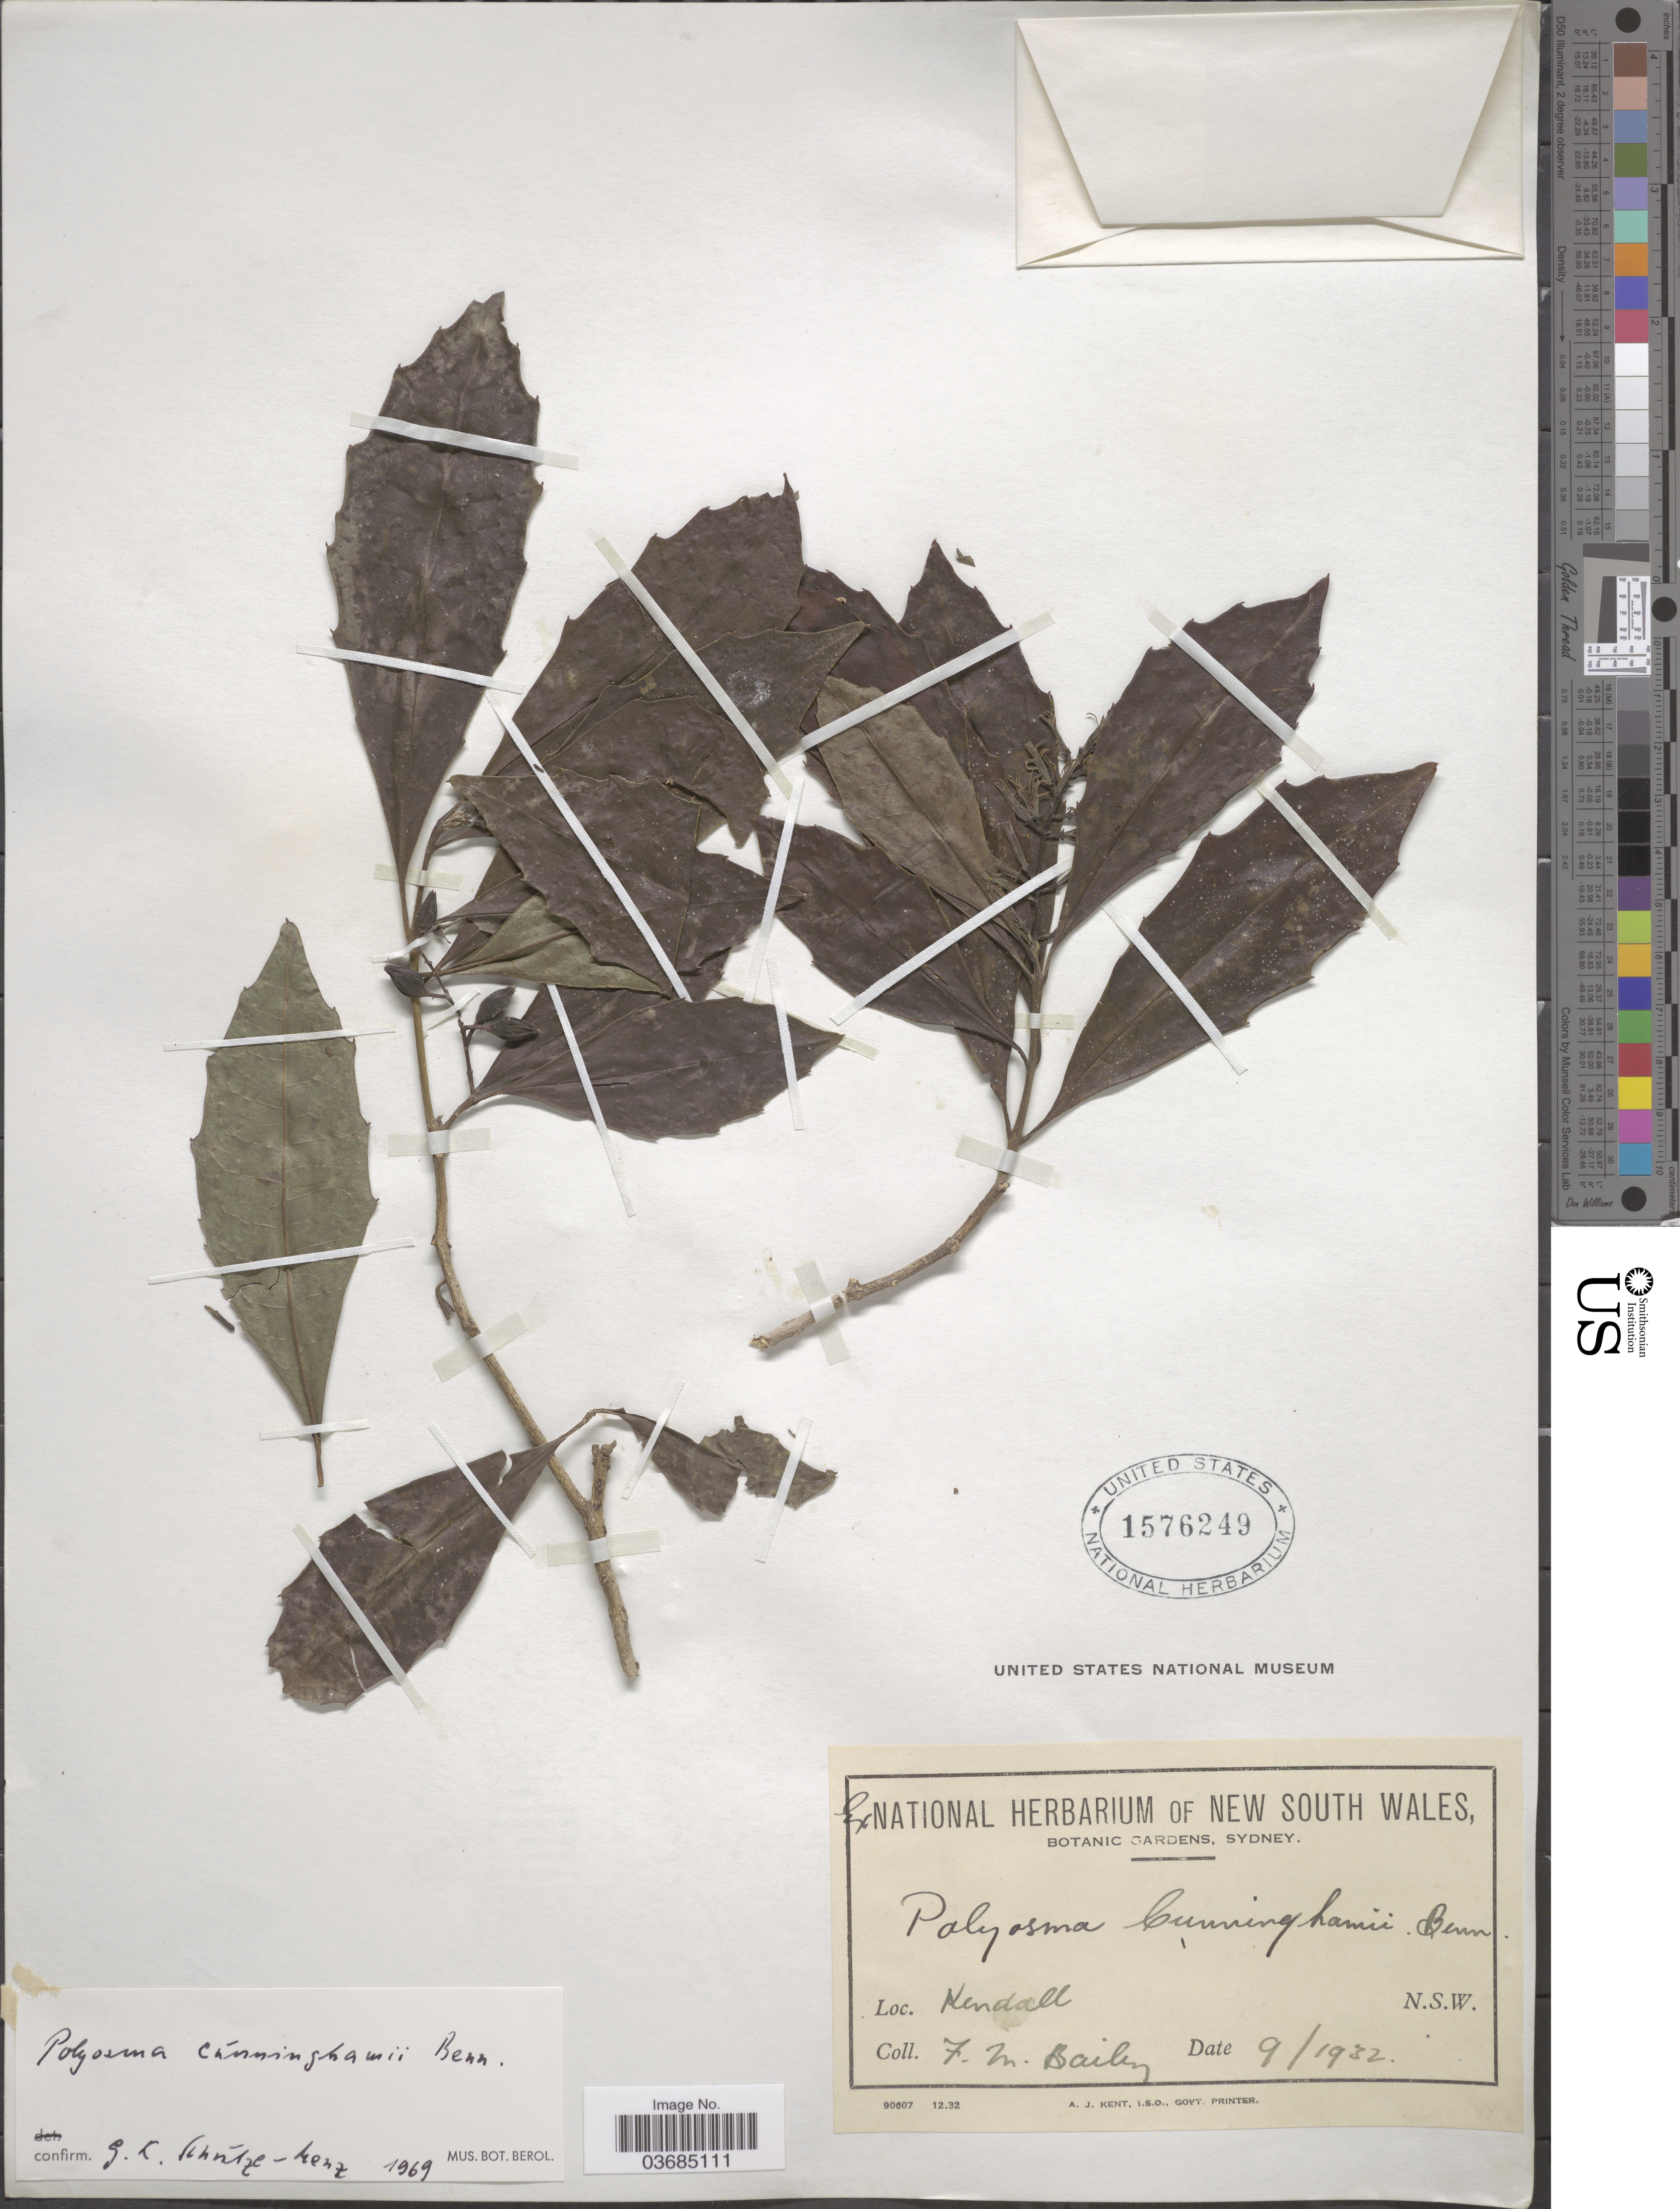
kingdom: Plantae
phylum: Tracheophyta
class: Magnoliopsida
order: Escalloniales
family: Escalloniaceae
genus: Polyosma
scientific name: Polyosma cunninghamii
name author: Benn.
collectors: F. M. Bailey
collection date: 1932-09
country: Australia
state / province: New South Wales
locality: Kendall.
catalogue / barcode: US 1576249